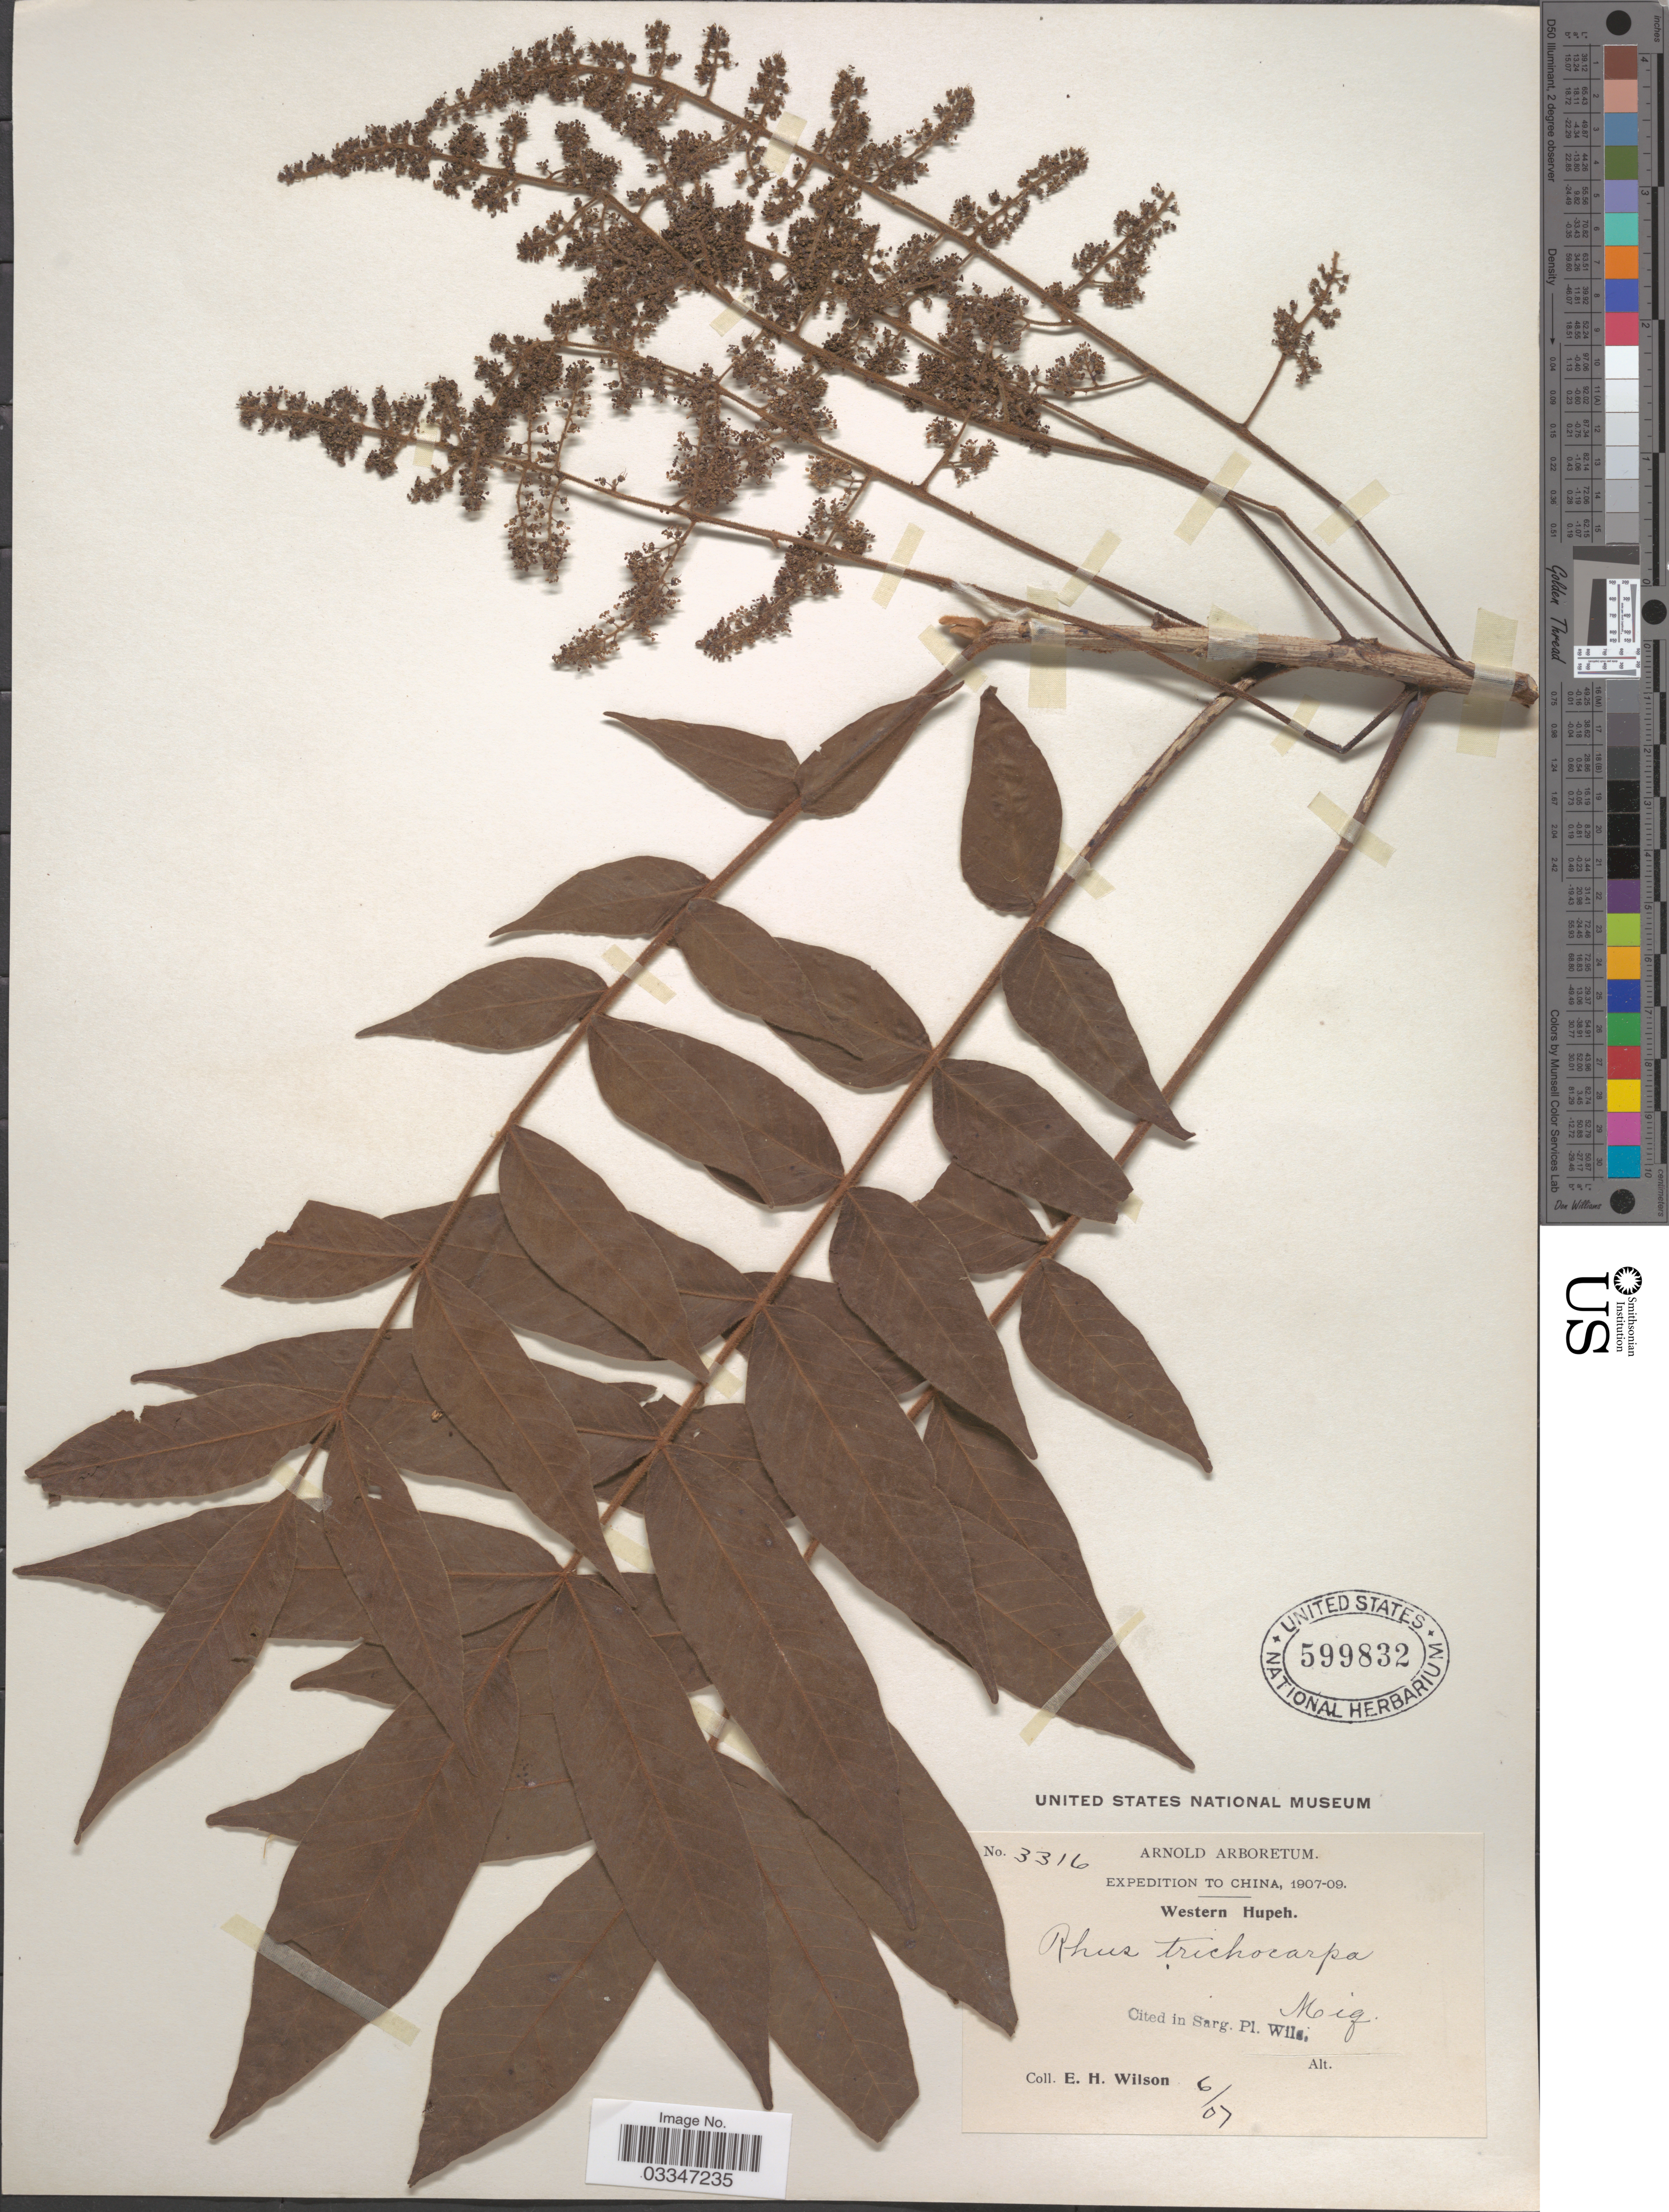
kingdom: Plantae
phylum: Tracheophyta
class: Magnoliopsida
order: Sapindales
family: Anacardiaceae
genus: Rhus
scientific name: Rhus trichocarpa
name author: Miq.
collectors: E. Wilson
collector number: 3316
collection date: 1907-06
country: China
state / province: Hubei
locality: Western Hupeh.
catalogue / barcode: US 599832